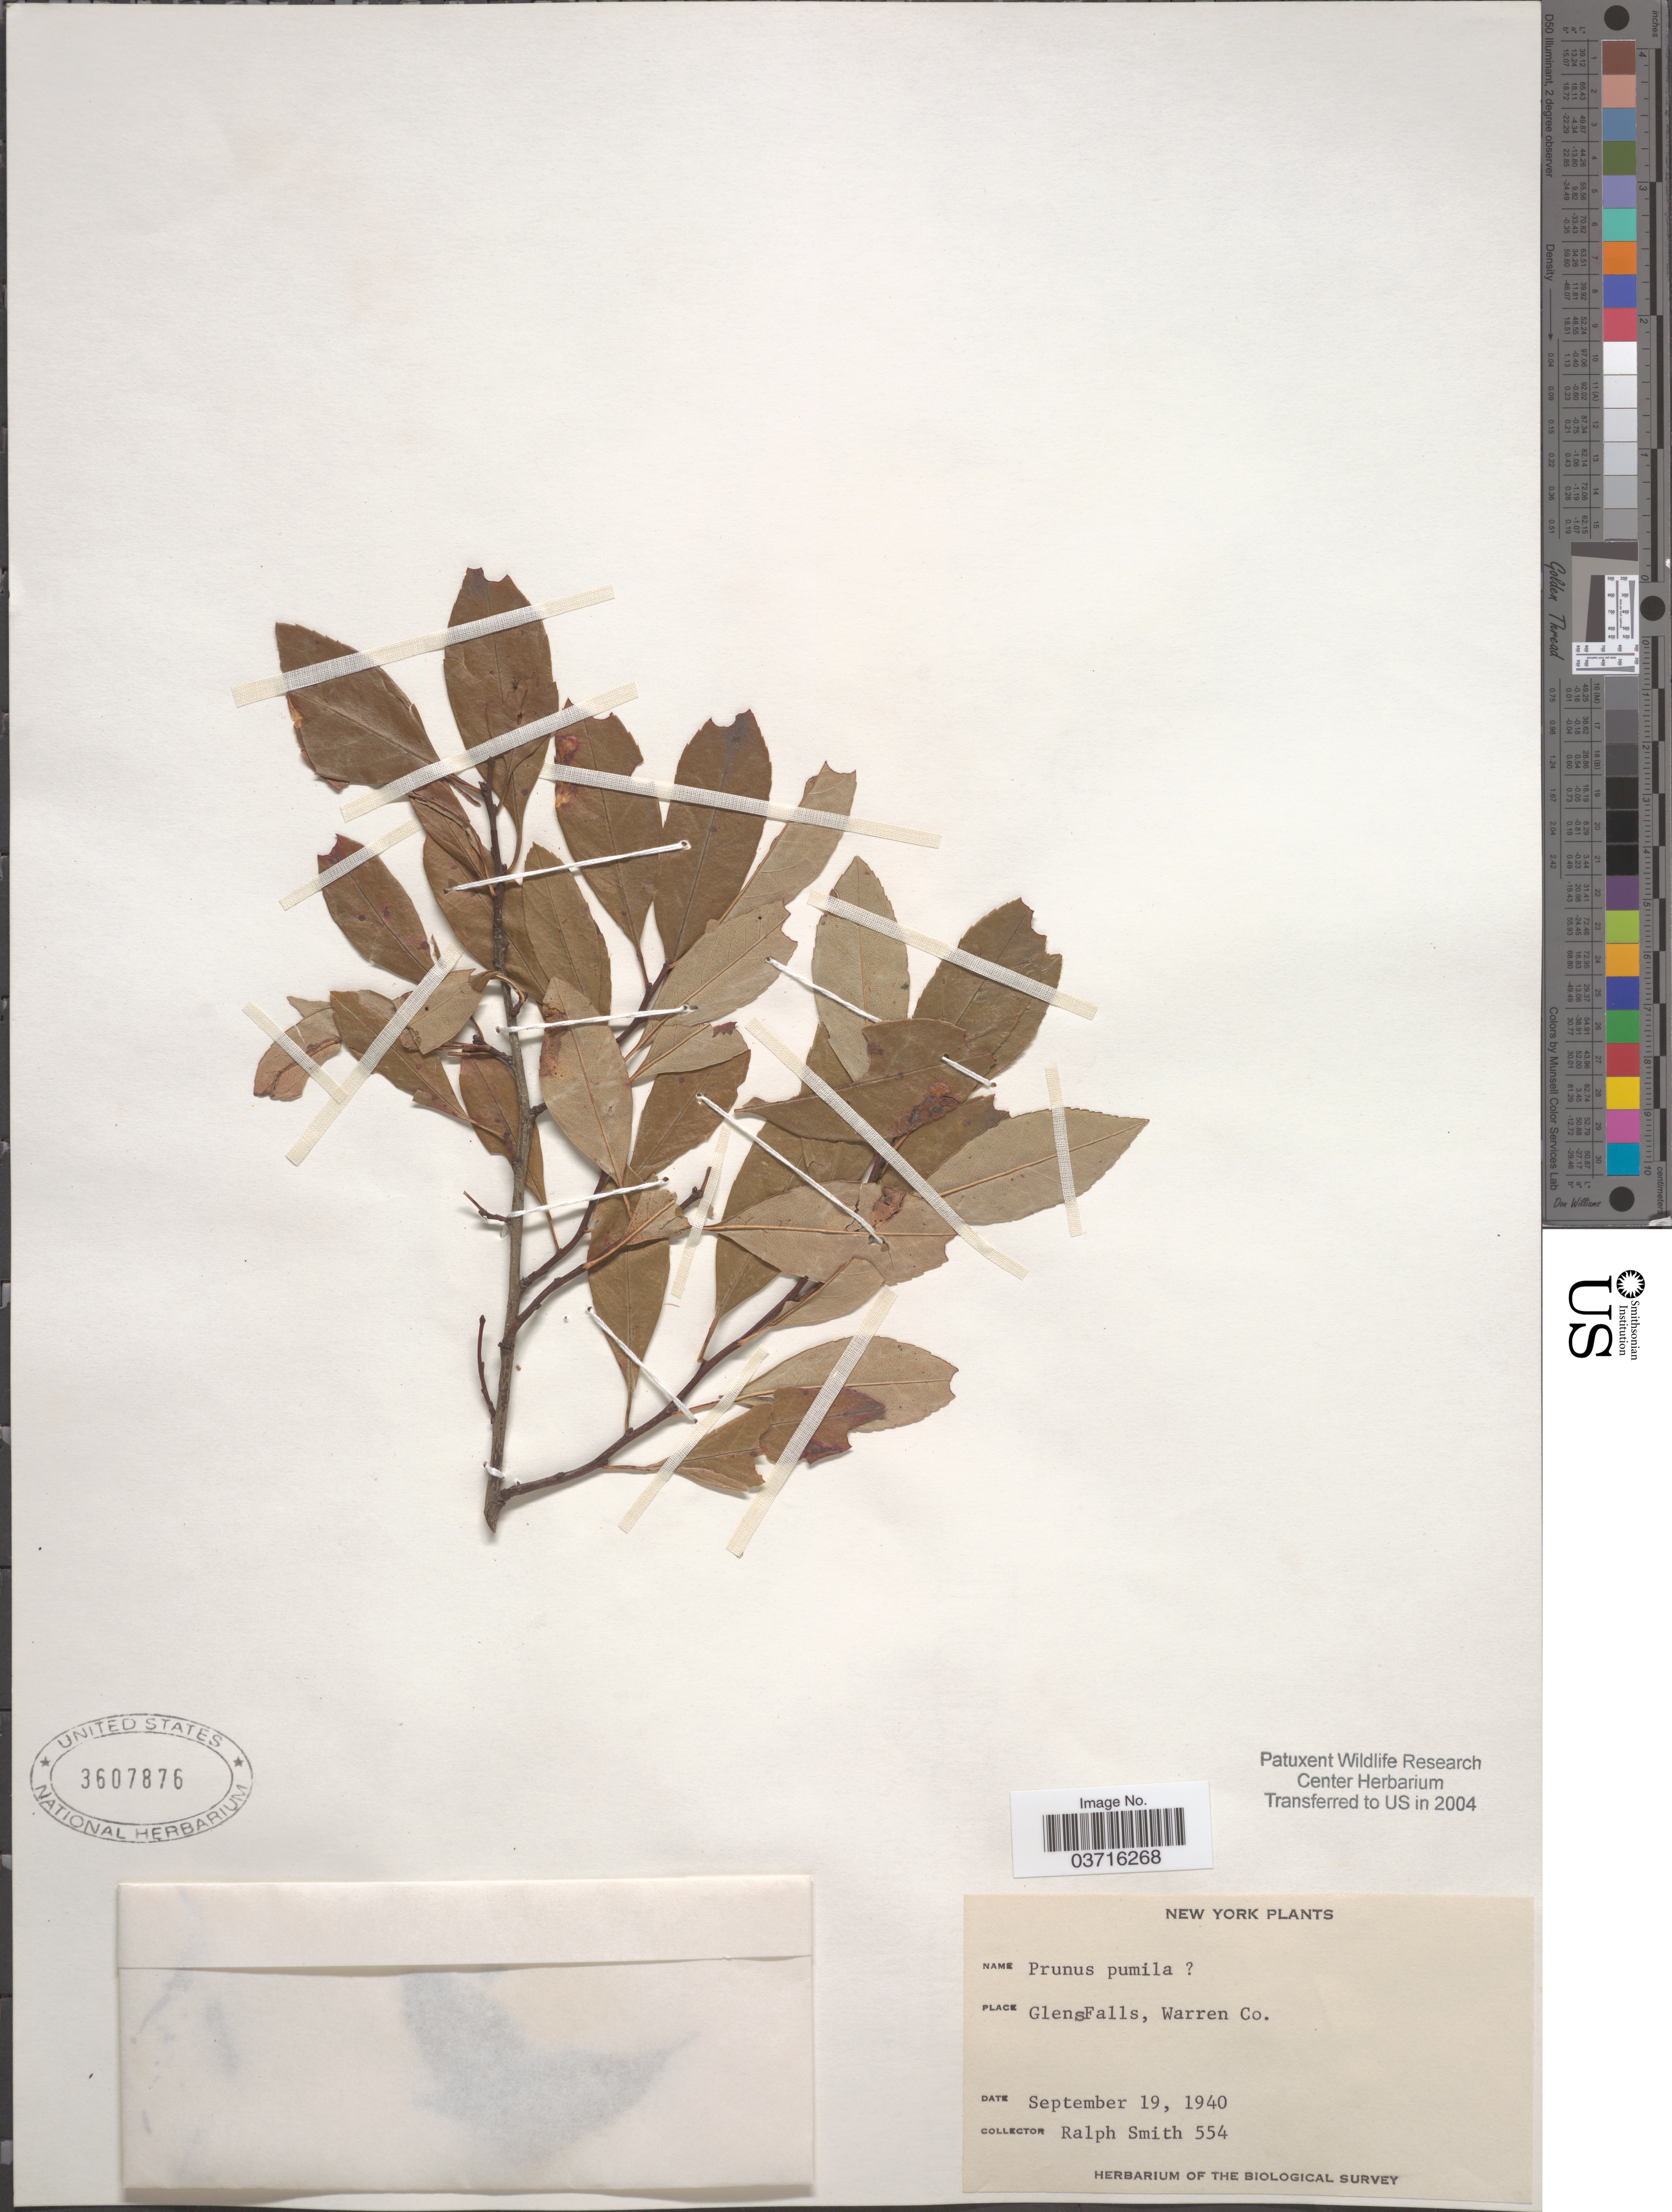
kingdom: Plantae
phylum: Tracheophyta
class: Magnoliopsida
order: Rosales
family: Rosaceae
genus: Prunus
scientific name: Prunus pumila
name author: L.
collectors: R. E. Smith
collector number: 554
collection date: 1940-09-19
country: United States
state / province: New York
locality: Glens Falls, Warren Co.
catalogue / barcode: US 3607876